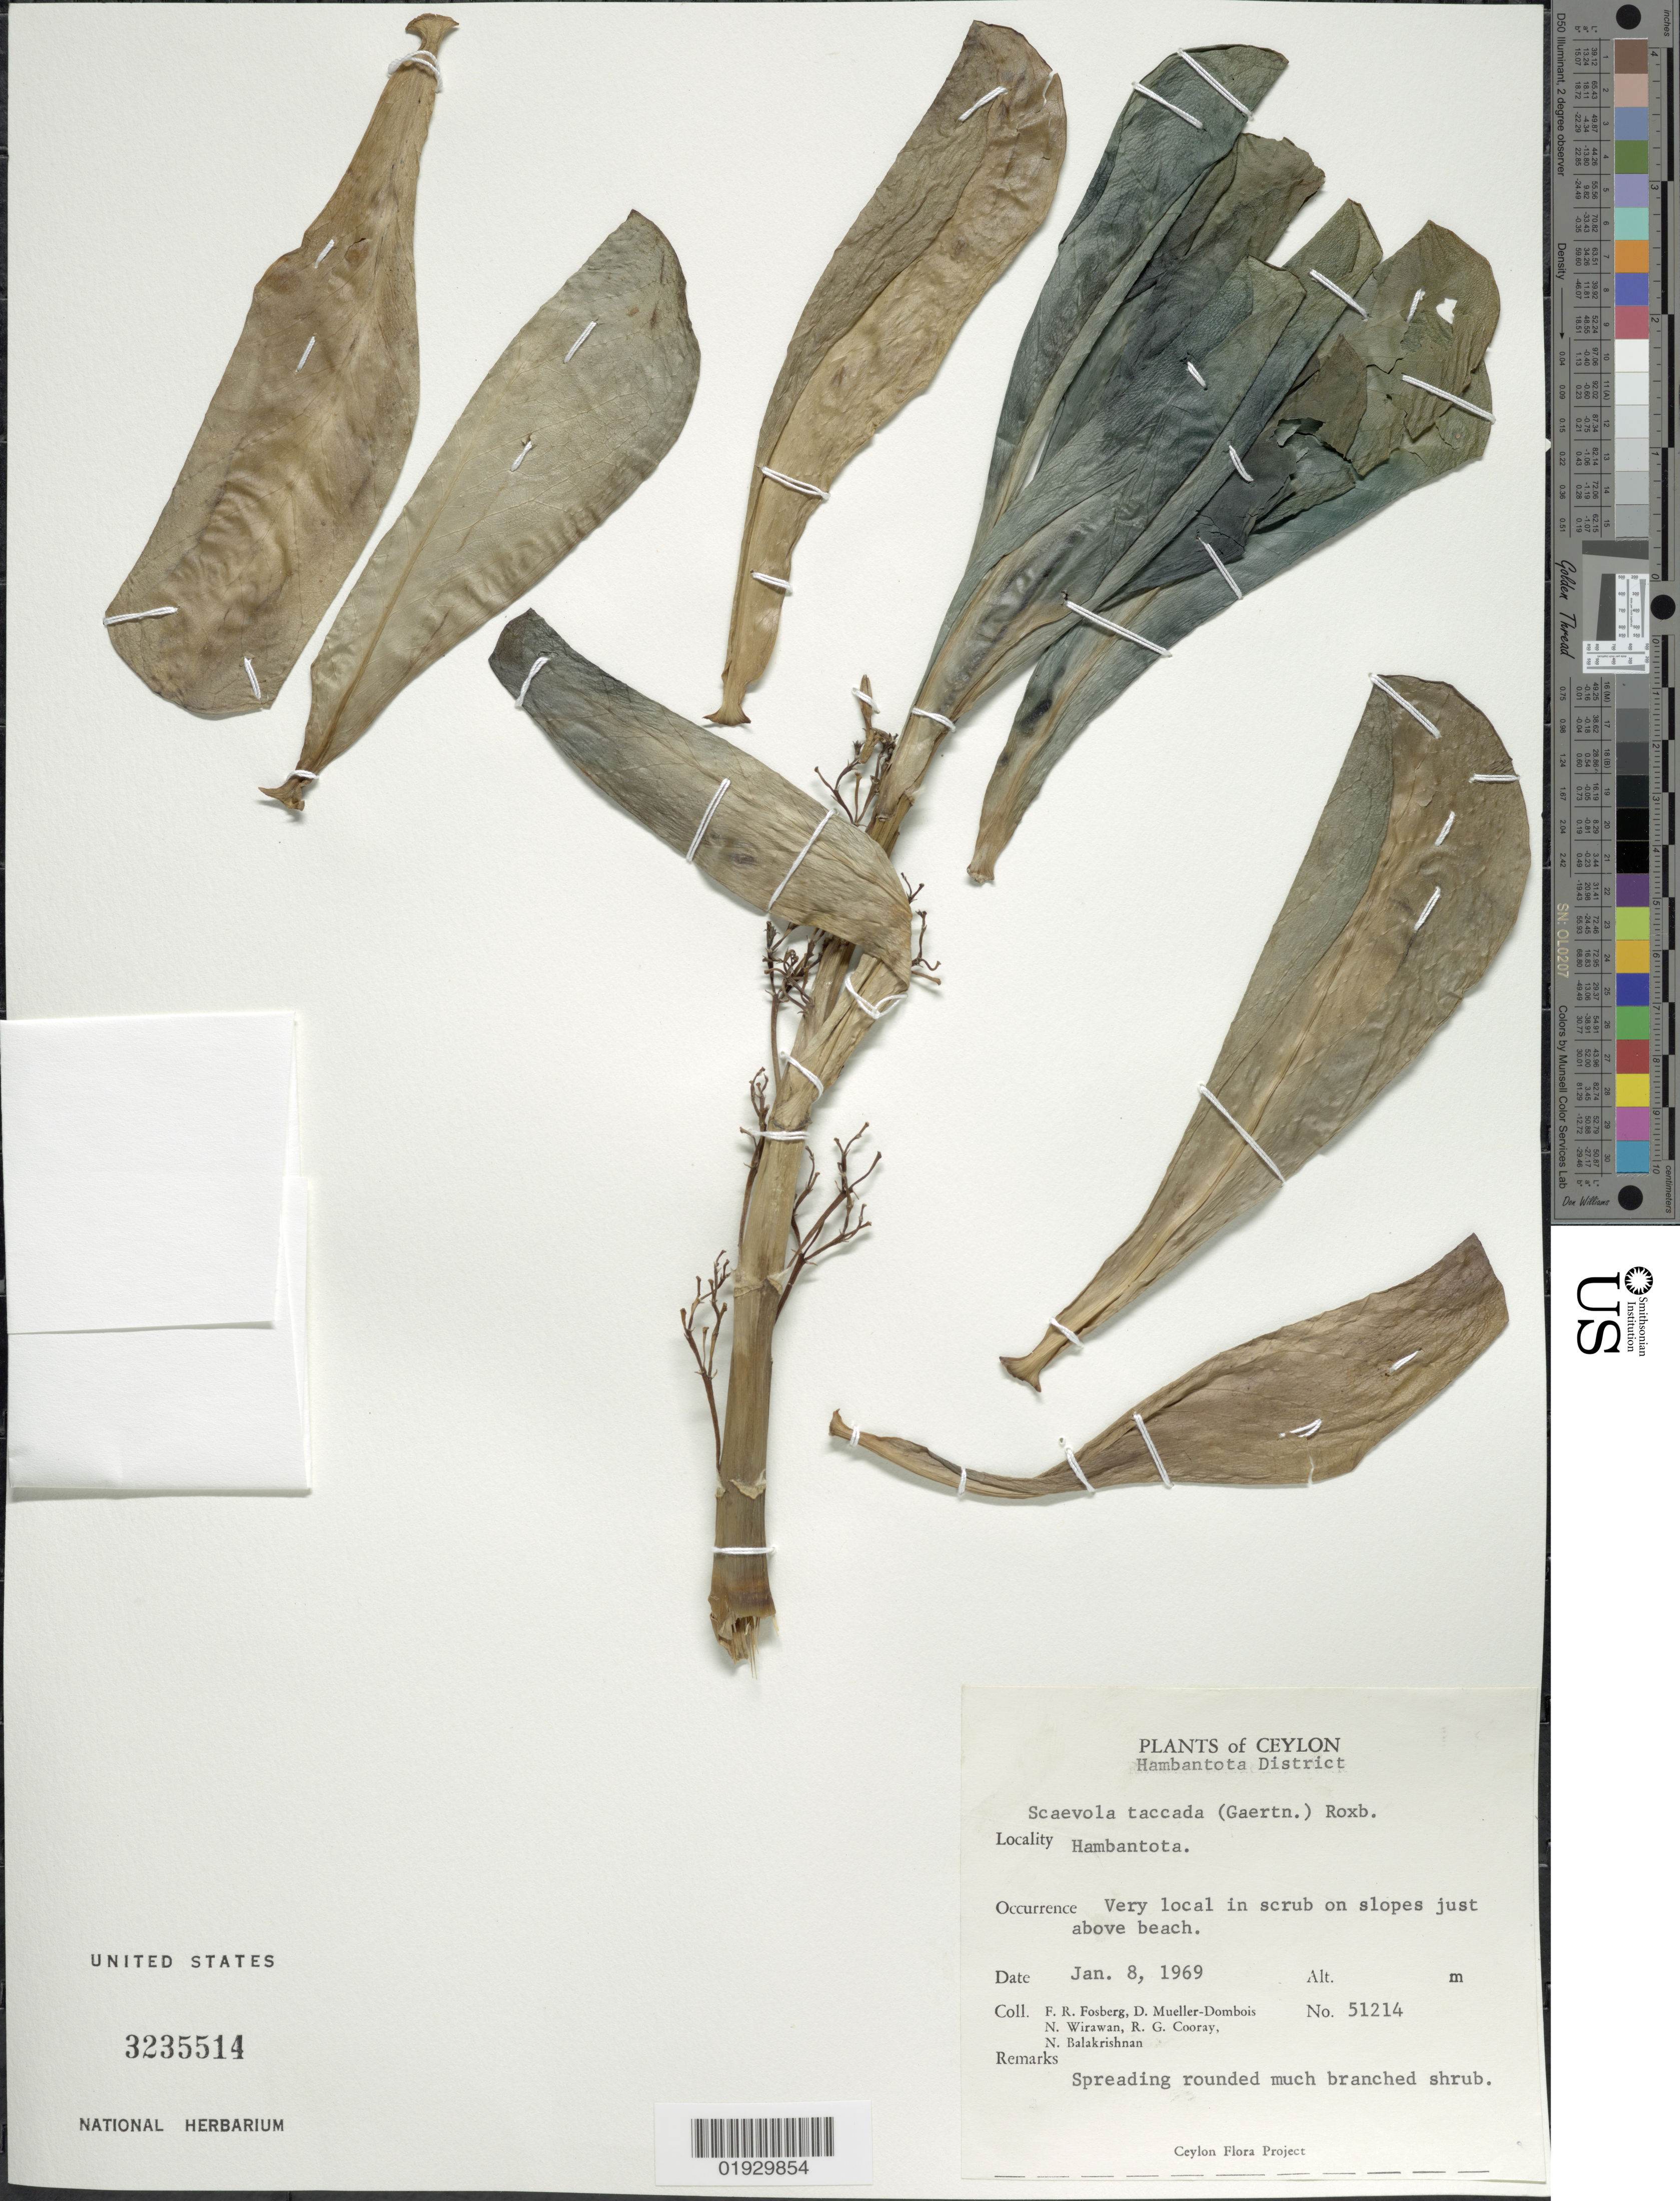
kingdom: Plantae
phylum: Tracheophyta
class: Magnoliopsida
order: Asterales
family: Goodeniaceae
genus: Scaevola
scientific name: Scaevola taccada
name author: (Gaertn.) Roxb.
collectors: F. R. Fosberg, D. Mueller-Dombois, N. Wirawan, R. Cooray & N. Balakrishnan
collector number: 51214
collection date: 1969-01-08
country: Sri Lanka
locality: Ceylon. Hambantota District. Hambantota.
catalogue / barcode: US 3235514